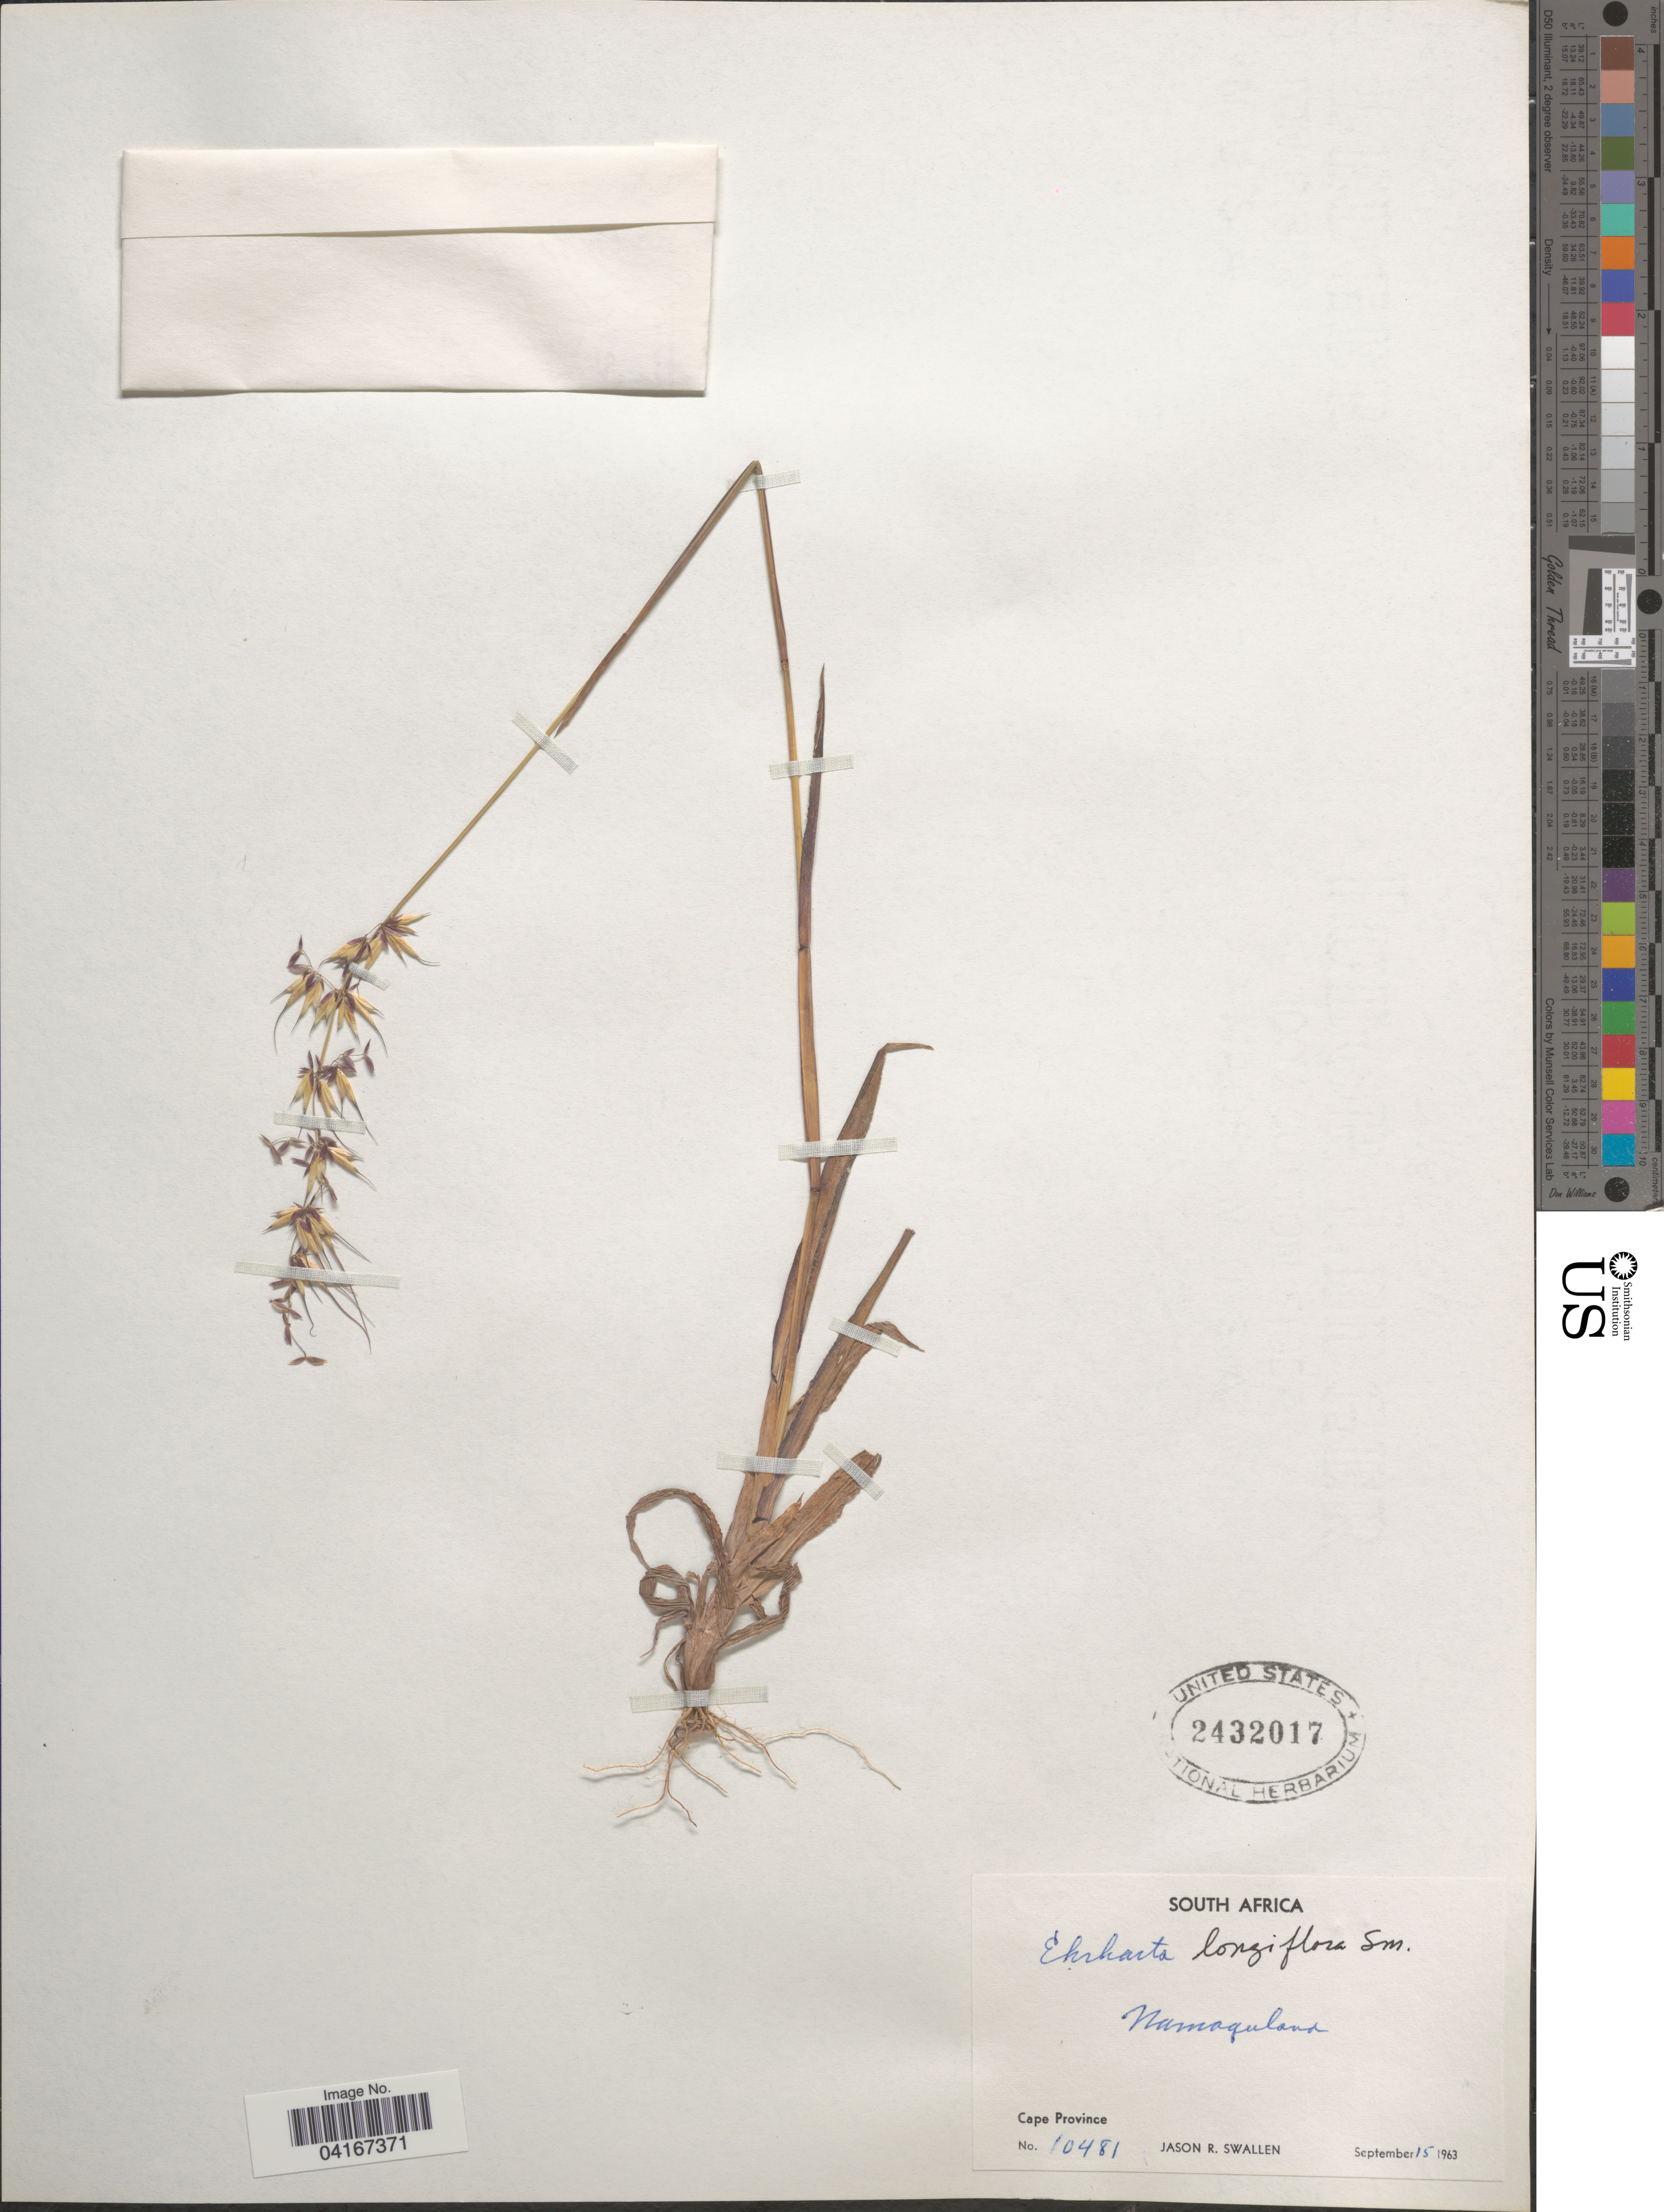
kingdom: Plantae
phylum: Tracheophyta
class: Liliopsida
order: Poales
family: Poaceae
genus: Ehrharta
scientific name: Ehrharta longiflora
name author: Sm.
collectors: J. R. Swallen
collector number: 10481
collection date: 1963-09-15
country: South Africa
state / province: Northern Cape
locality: Namaquland.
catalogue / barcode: US 2432017